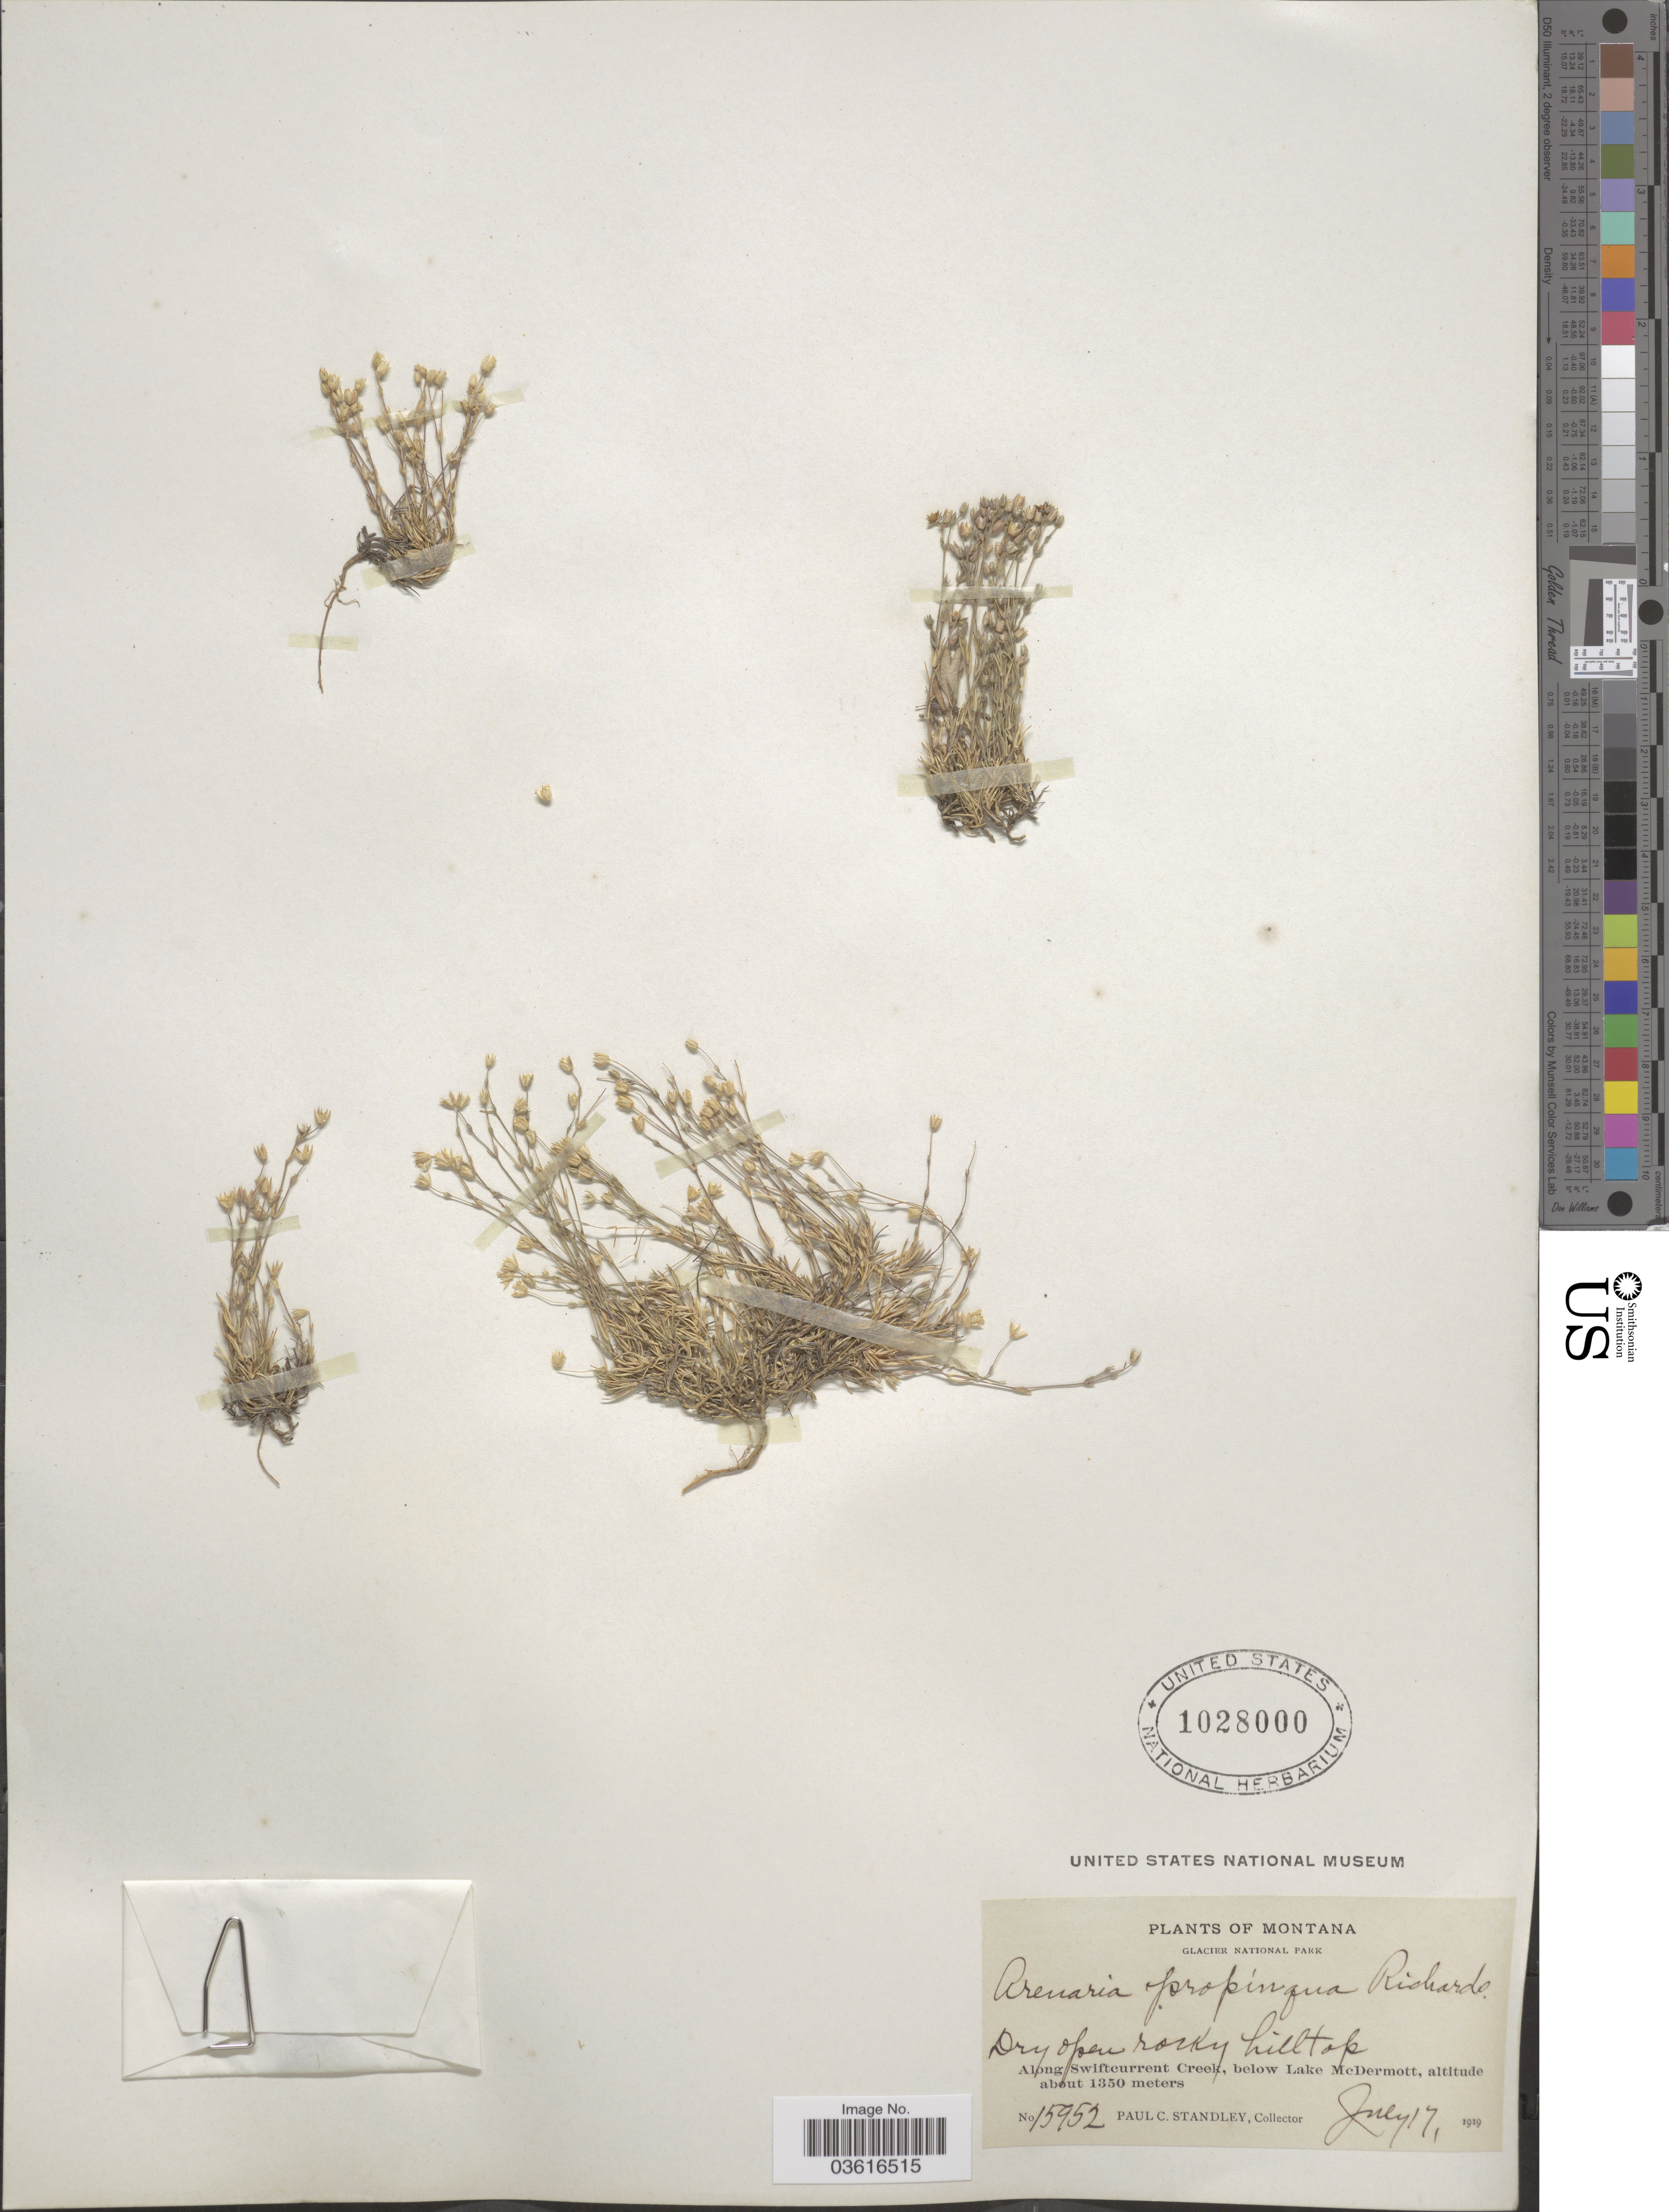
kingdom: Plantae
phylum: Tracheophyta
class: Magnoliopsida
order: Caryophyllales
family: Caryophyllaceae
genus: Minuartia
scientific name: Minuartia propinqua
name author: (Richardson) House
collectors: P. C. Standley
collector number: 15952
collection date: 1919-07-17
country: United States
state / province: Montana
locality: Glacier National Park. Dry open rocky hill top. Along Swiftcurrent Creek, below Lake McDermott.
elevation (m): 1350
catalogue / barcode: US 1028000